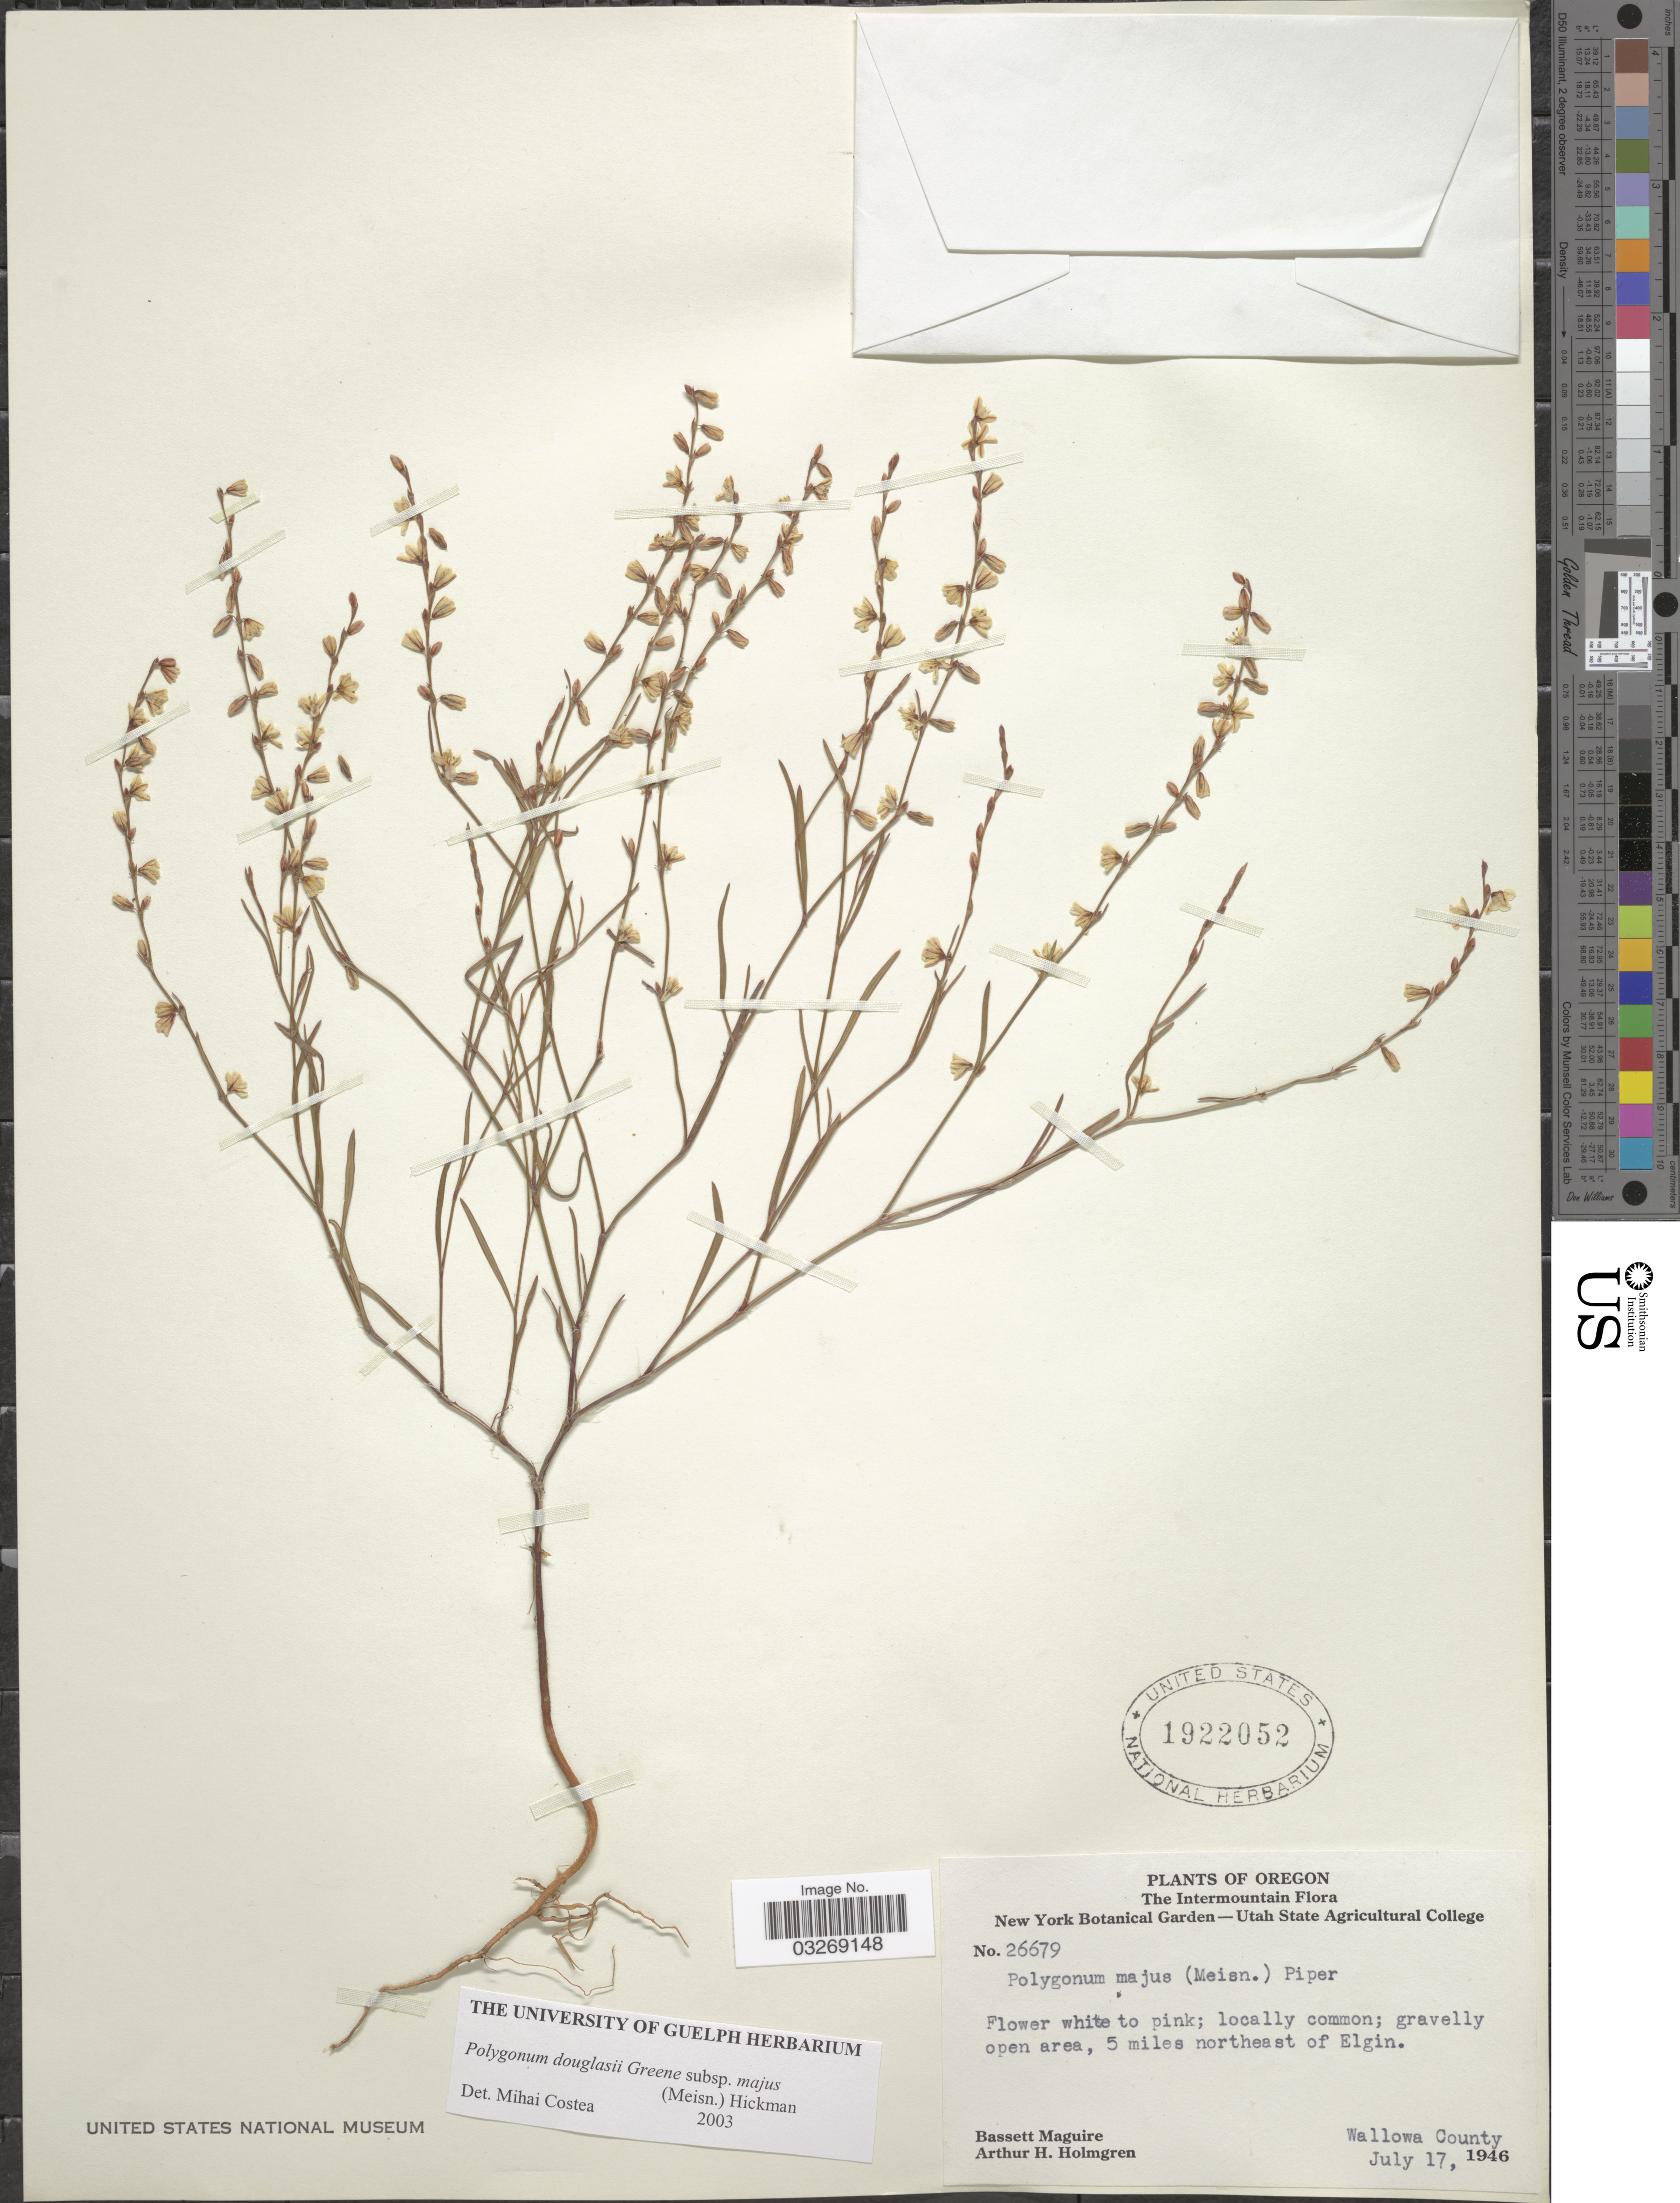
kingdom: Plantae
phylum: Tracheophyta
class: Magnoliopsida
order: Caryophyllales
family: Polygonaceae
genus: Polygonum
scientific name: Polygonum douglasii subsp. majus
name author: (Meisn.) Hickman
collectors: B. Maguire & A. H. Holmgren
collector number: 26679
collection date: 1946-07-17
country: United States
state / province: Oregon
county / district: Wallowa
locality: The Intermountain. 5 miles northeast of Elgin. Wallowa County.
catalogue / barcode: US 1922052